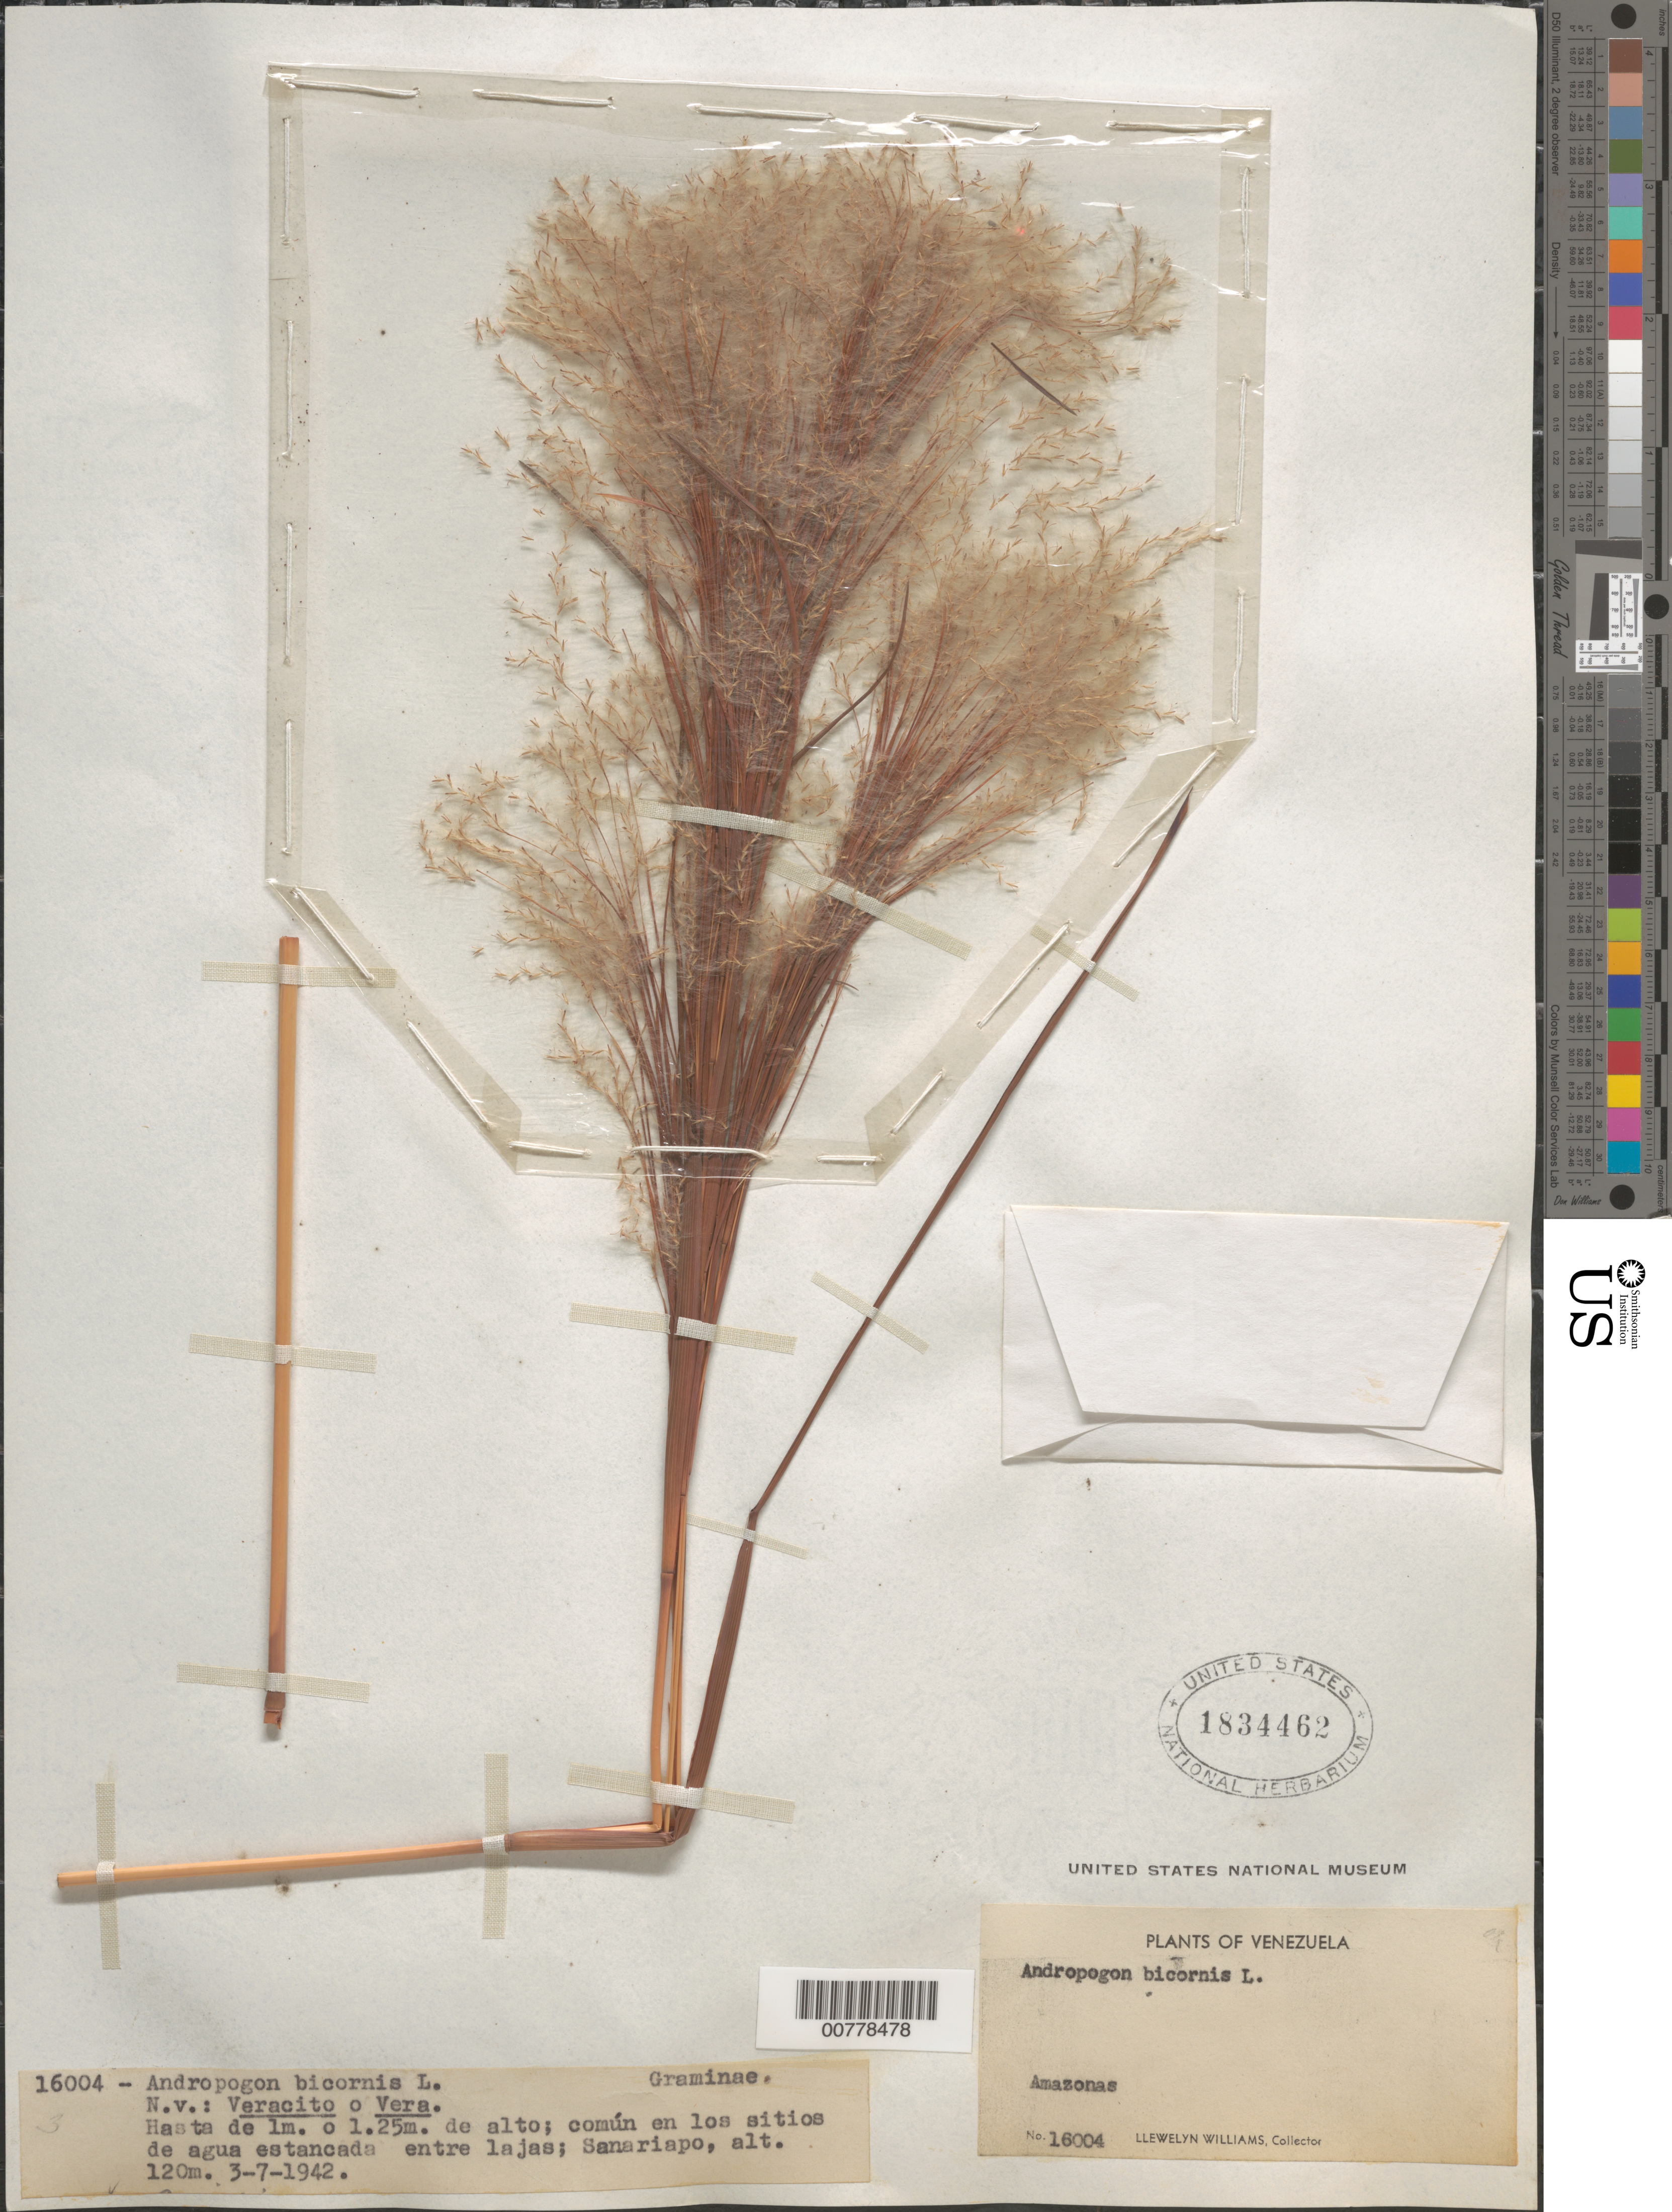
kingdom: Plantae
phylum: Tracheophyta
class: Liliopsida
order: Poales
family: Poaceae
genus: Andropogon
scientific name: Andropogon bicornis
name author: L.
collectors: Ll. Williams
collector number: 16004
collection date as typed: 3-Jul-42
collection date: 1942-07-03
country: Venezuela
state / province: Amazonas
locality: Río Sanariapo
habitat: Sitios de agua estancada entre lajas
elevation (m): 120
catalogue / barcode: US 1834462